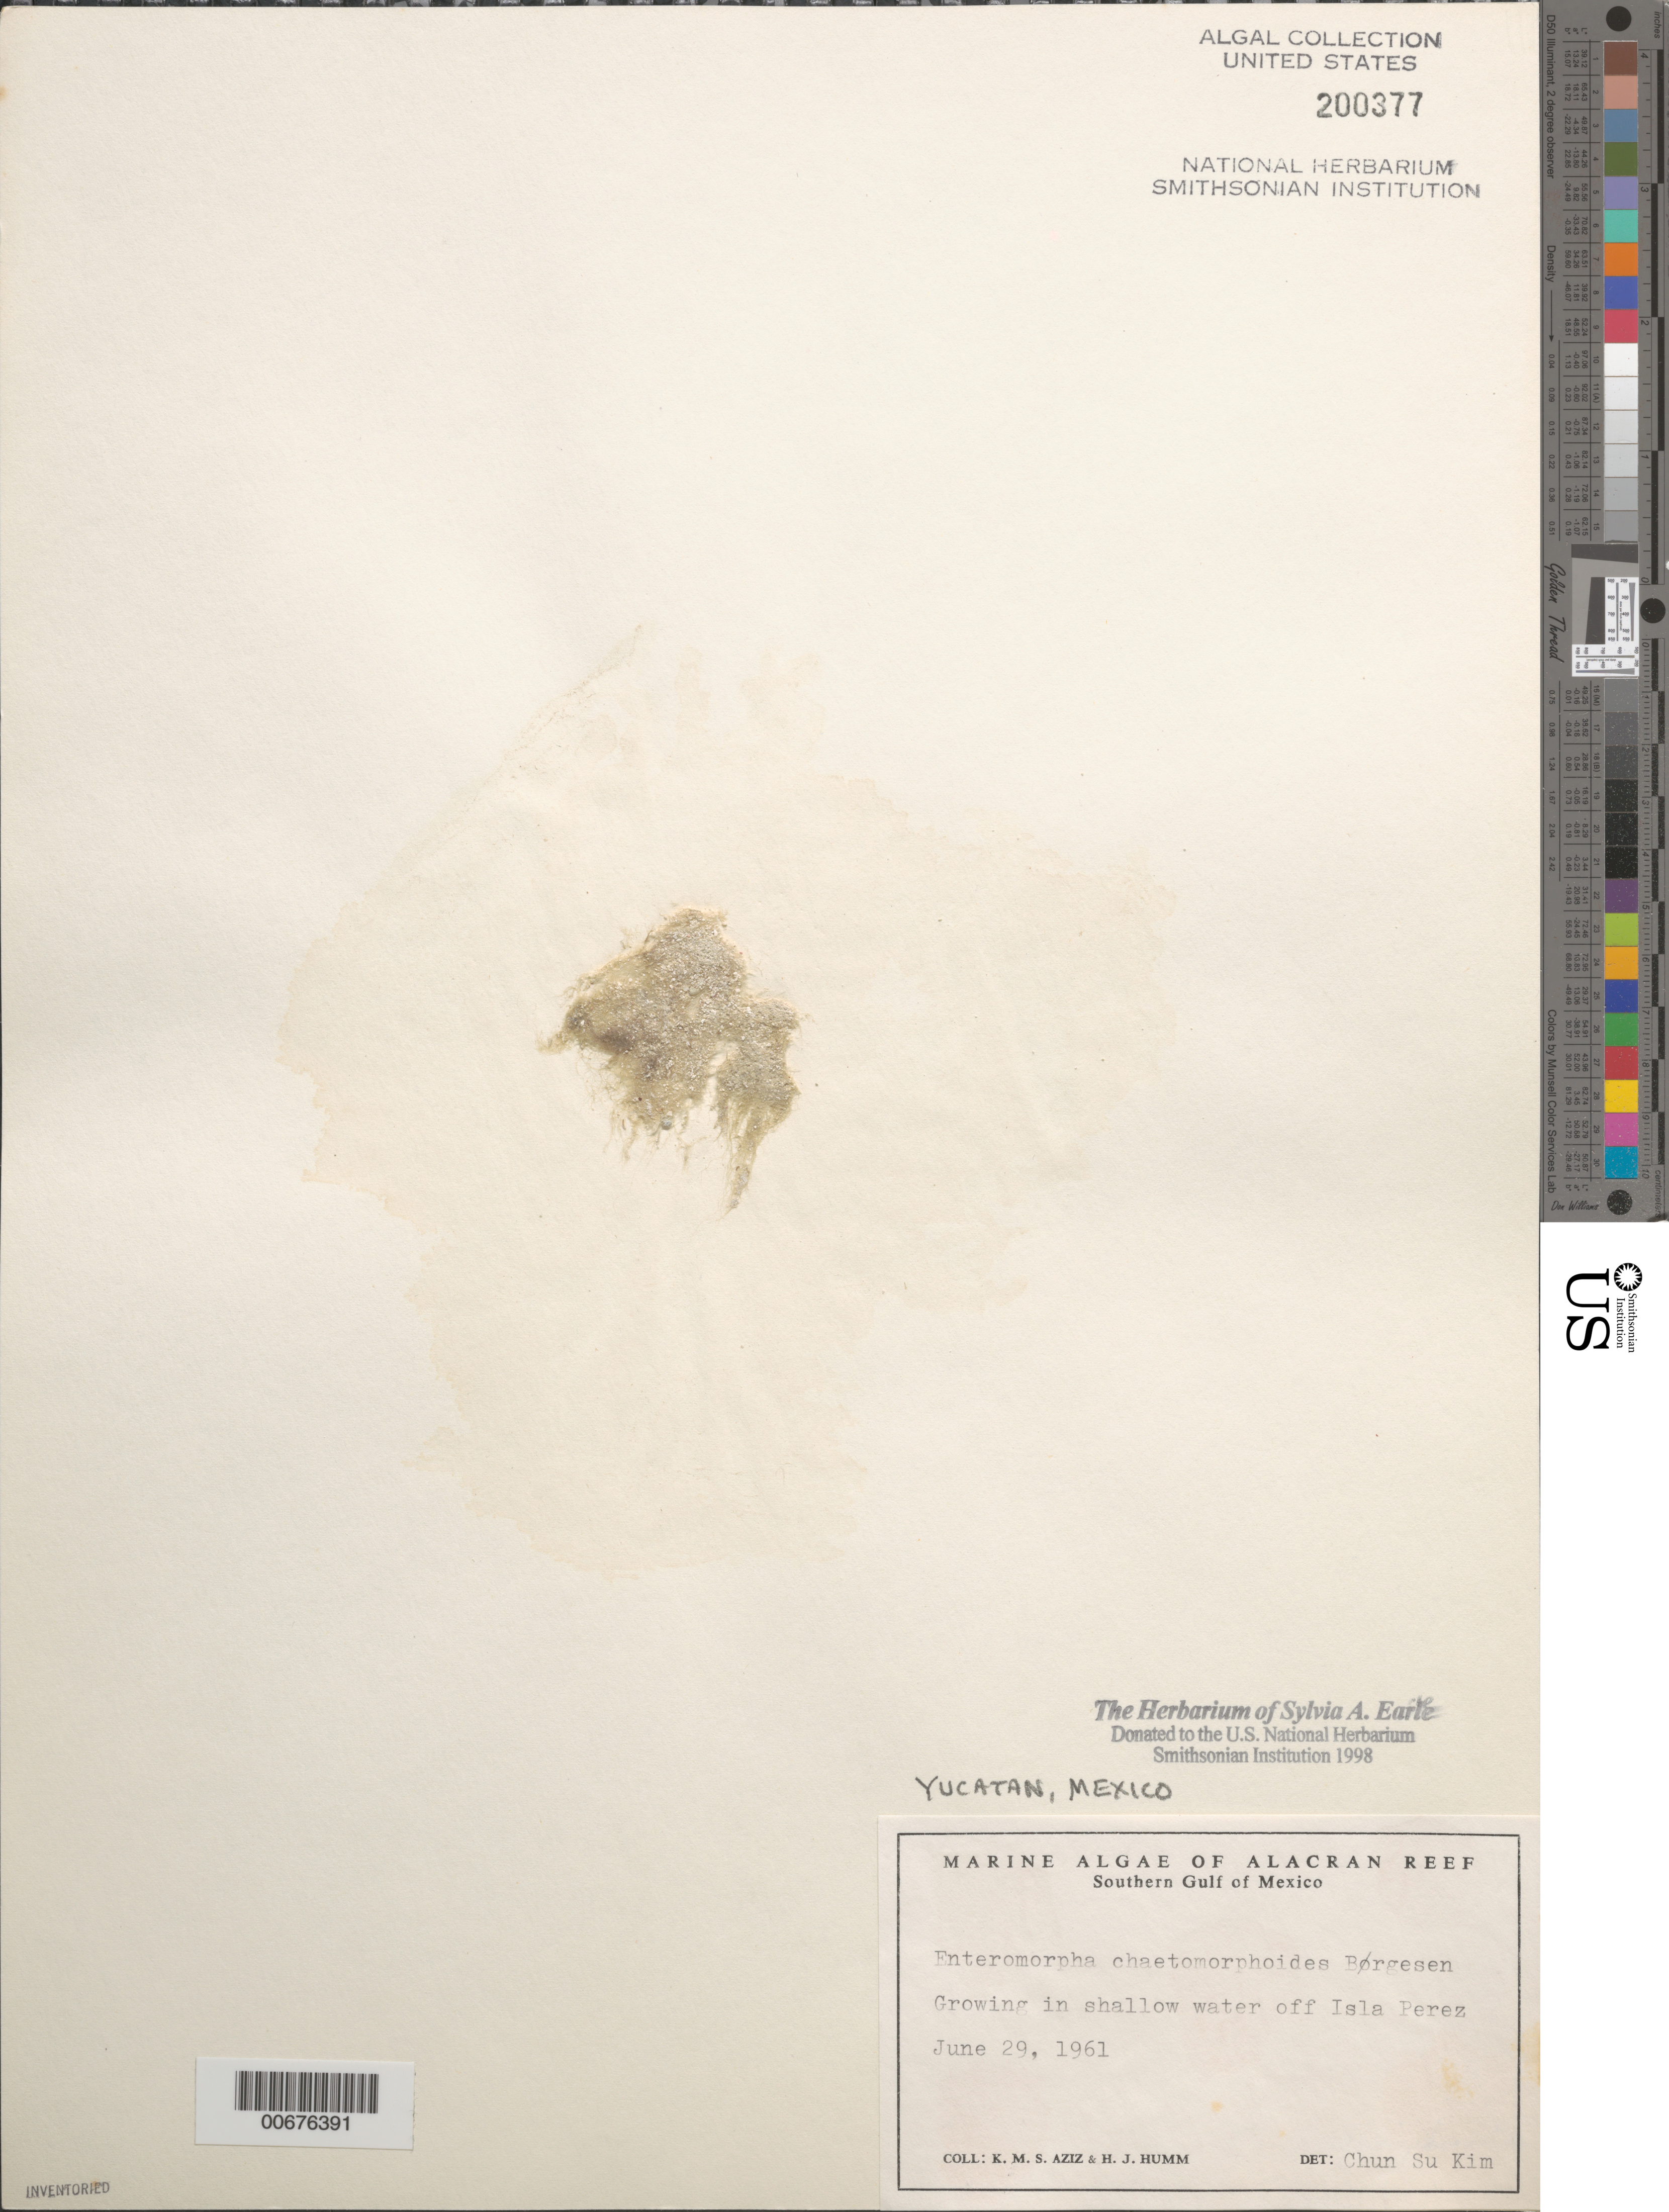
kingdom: Plantae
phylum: Chlorophyta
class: Ulvophyceae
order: Ulvales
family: Ulvaceae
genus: Ulva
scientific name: Ulva chaetomorphoides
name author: (Børgesen) H.S. Hayden et al.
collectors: K. M. Aziz & H. J. Humm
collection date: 1961-06-29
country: Mexico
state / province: Yucatán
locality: Alacran Reef. Southern Gulf of Mexico. In shallow water off Isla Perez.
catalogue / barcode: US 200377